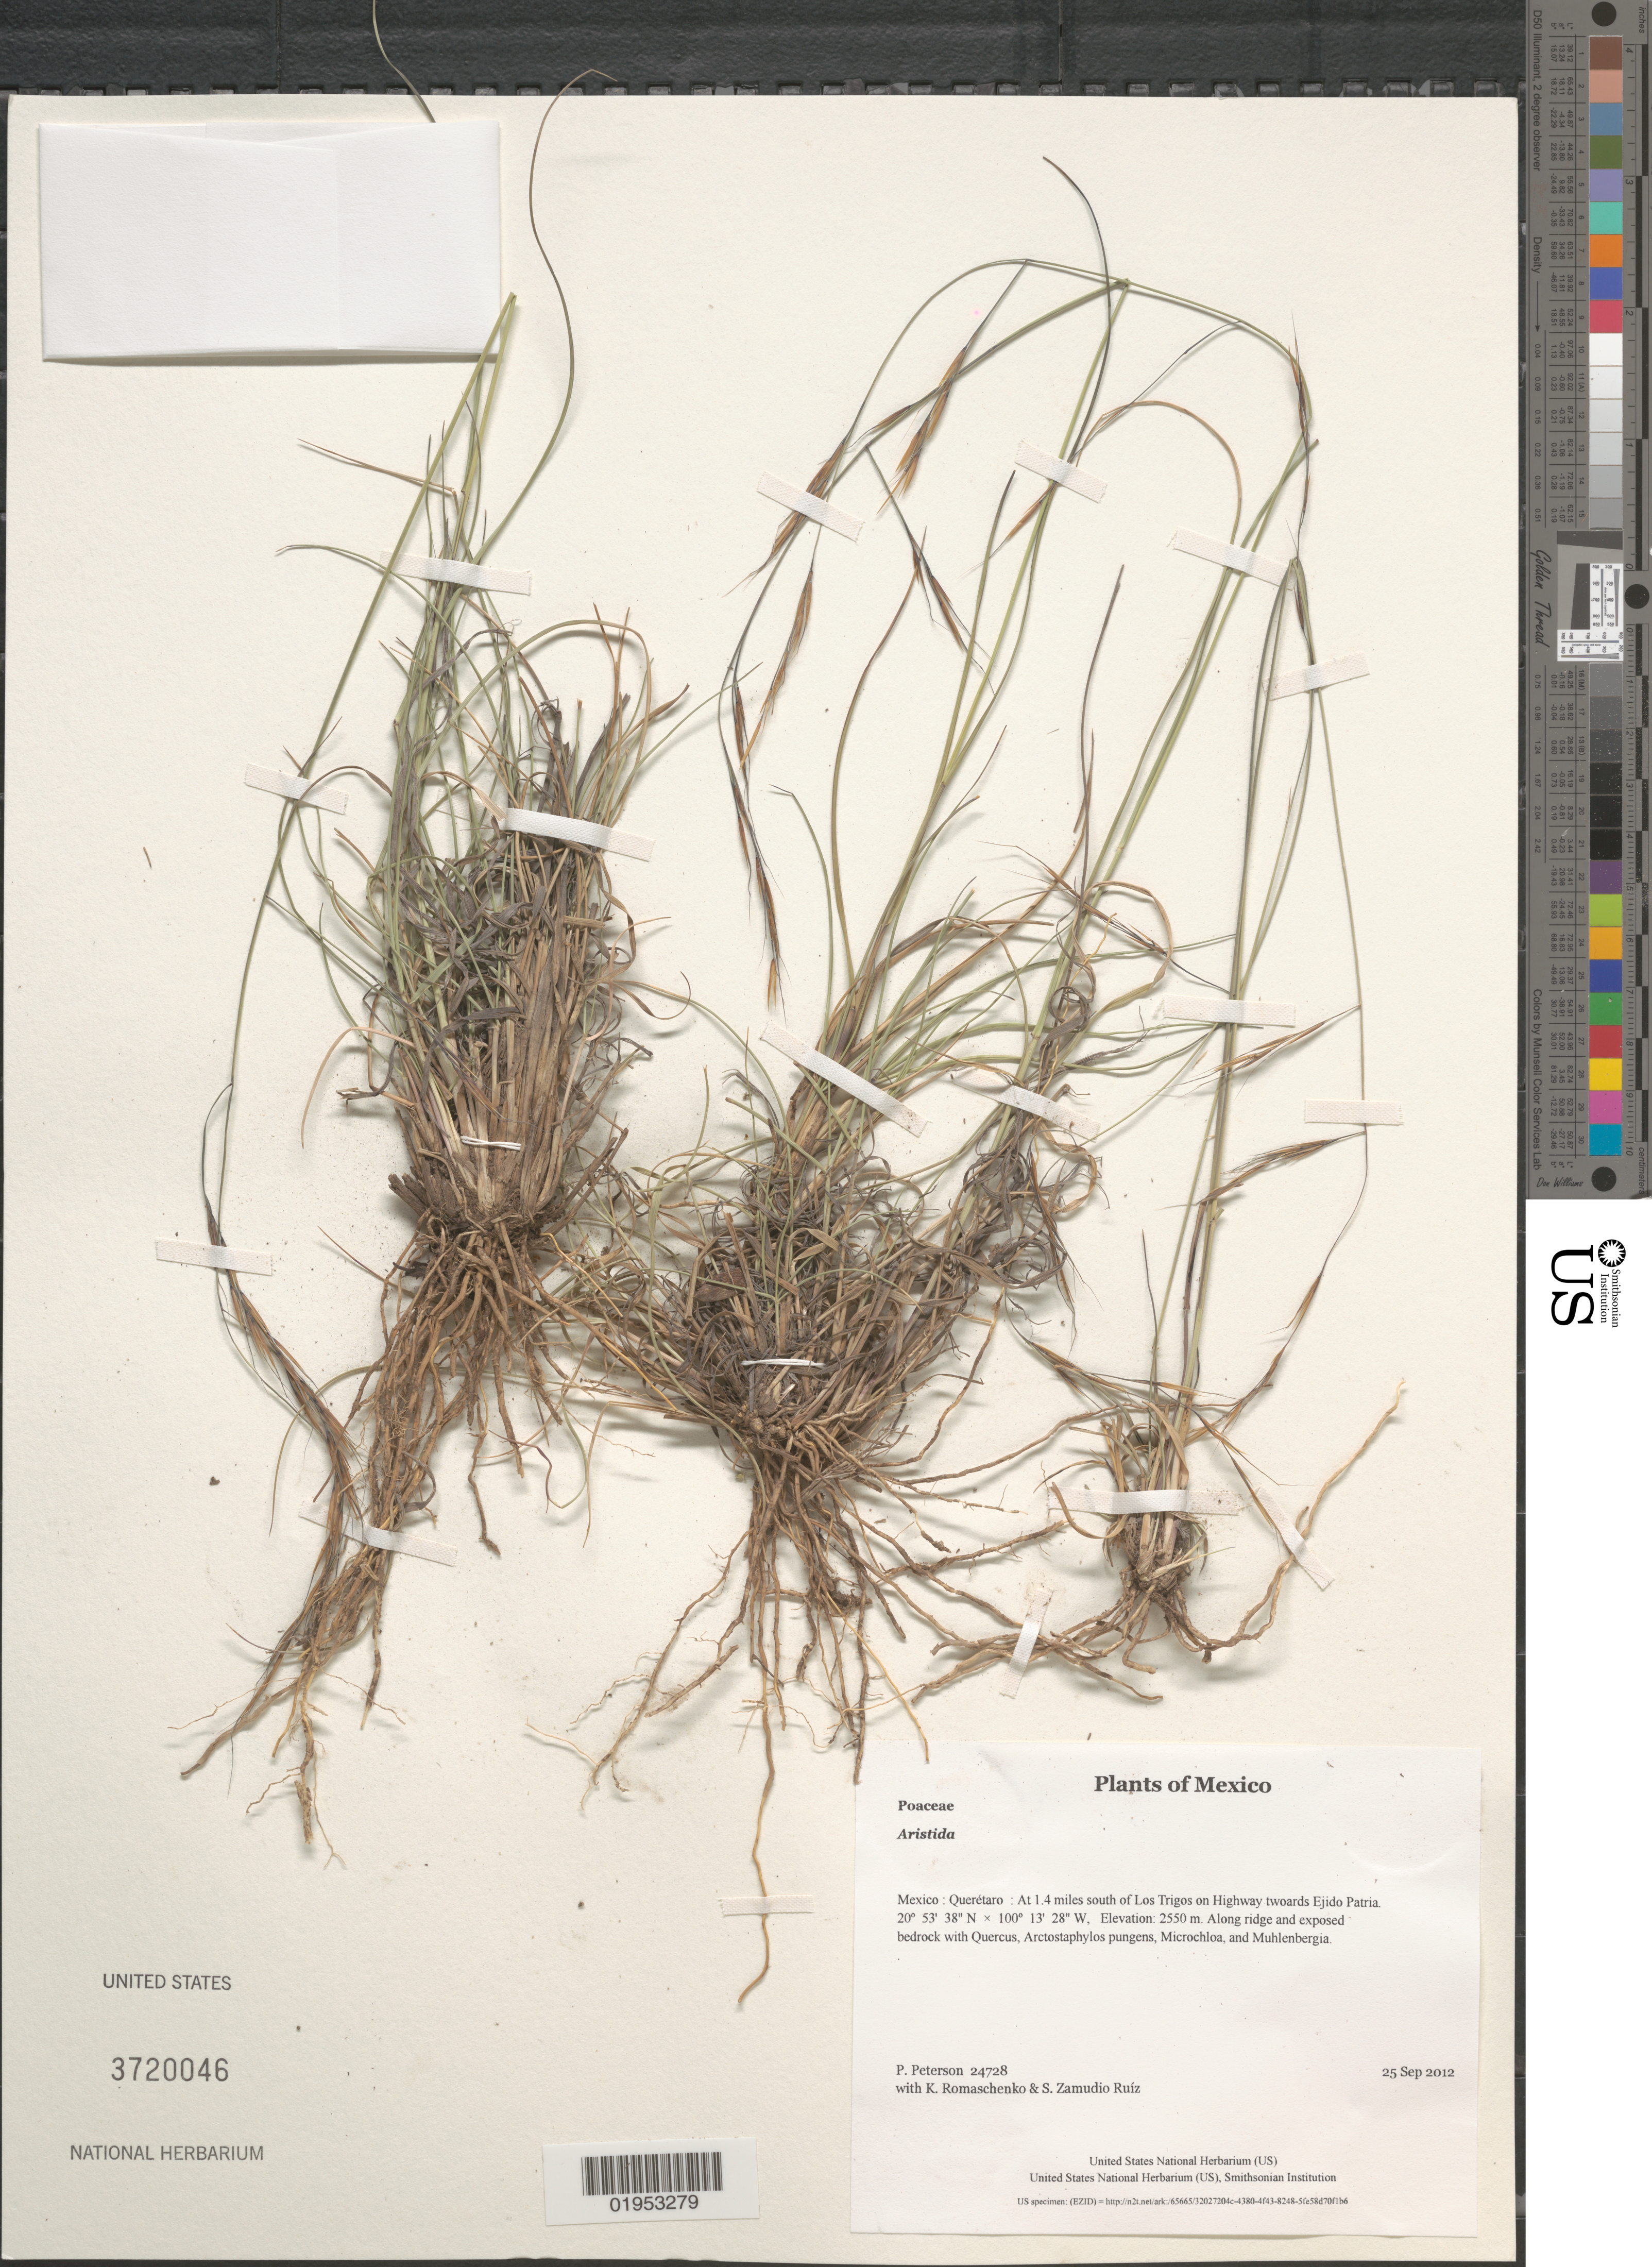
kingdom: Plantae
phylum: Tracheophyta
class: Liliopsida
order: Poales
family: Poaceae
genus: Aristida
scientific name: Aristida sp.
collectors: P. M. Peterson, K. Romaschenko & S. Zamudio Ruíz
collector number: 24728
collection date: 2012-09-25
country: Mexico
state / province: Querétaro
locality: At 1.4 miles south of Los Trigos on Highway towards Ejido Patria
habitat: Along ridge and exposed bedrock with Quercus, Arctostaphylos pungens, Microchloa, and Muhlenbergia.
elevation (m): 2550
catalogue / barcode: US 3720046